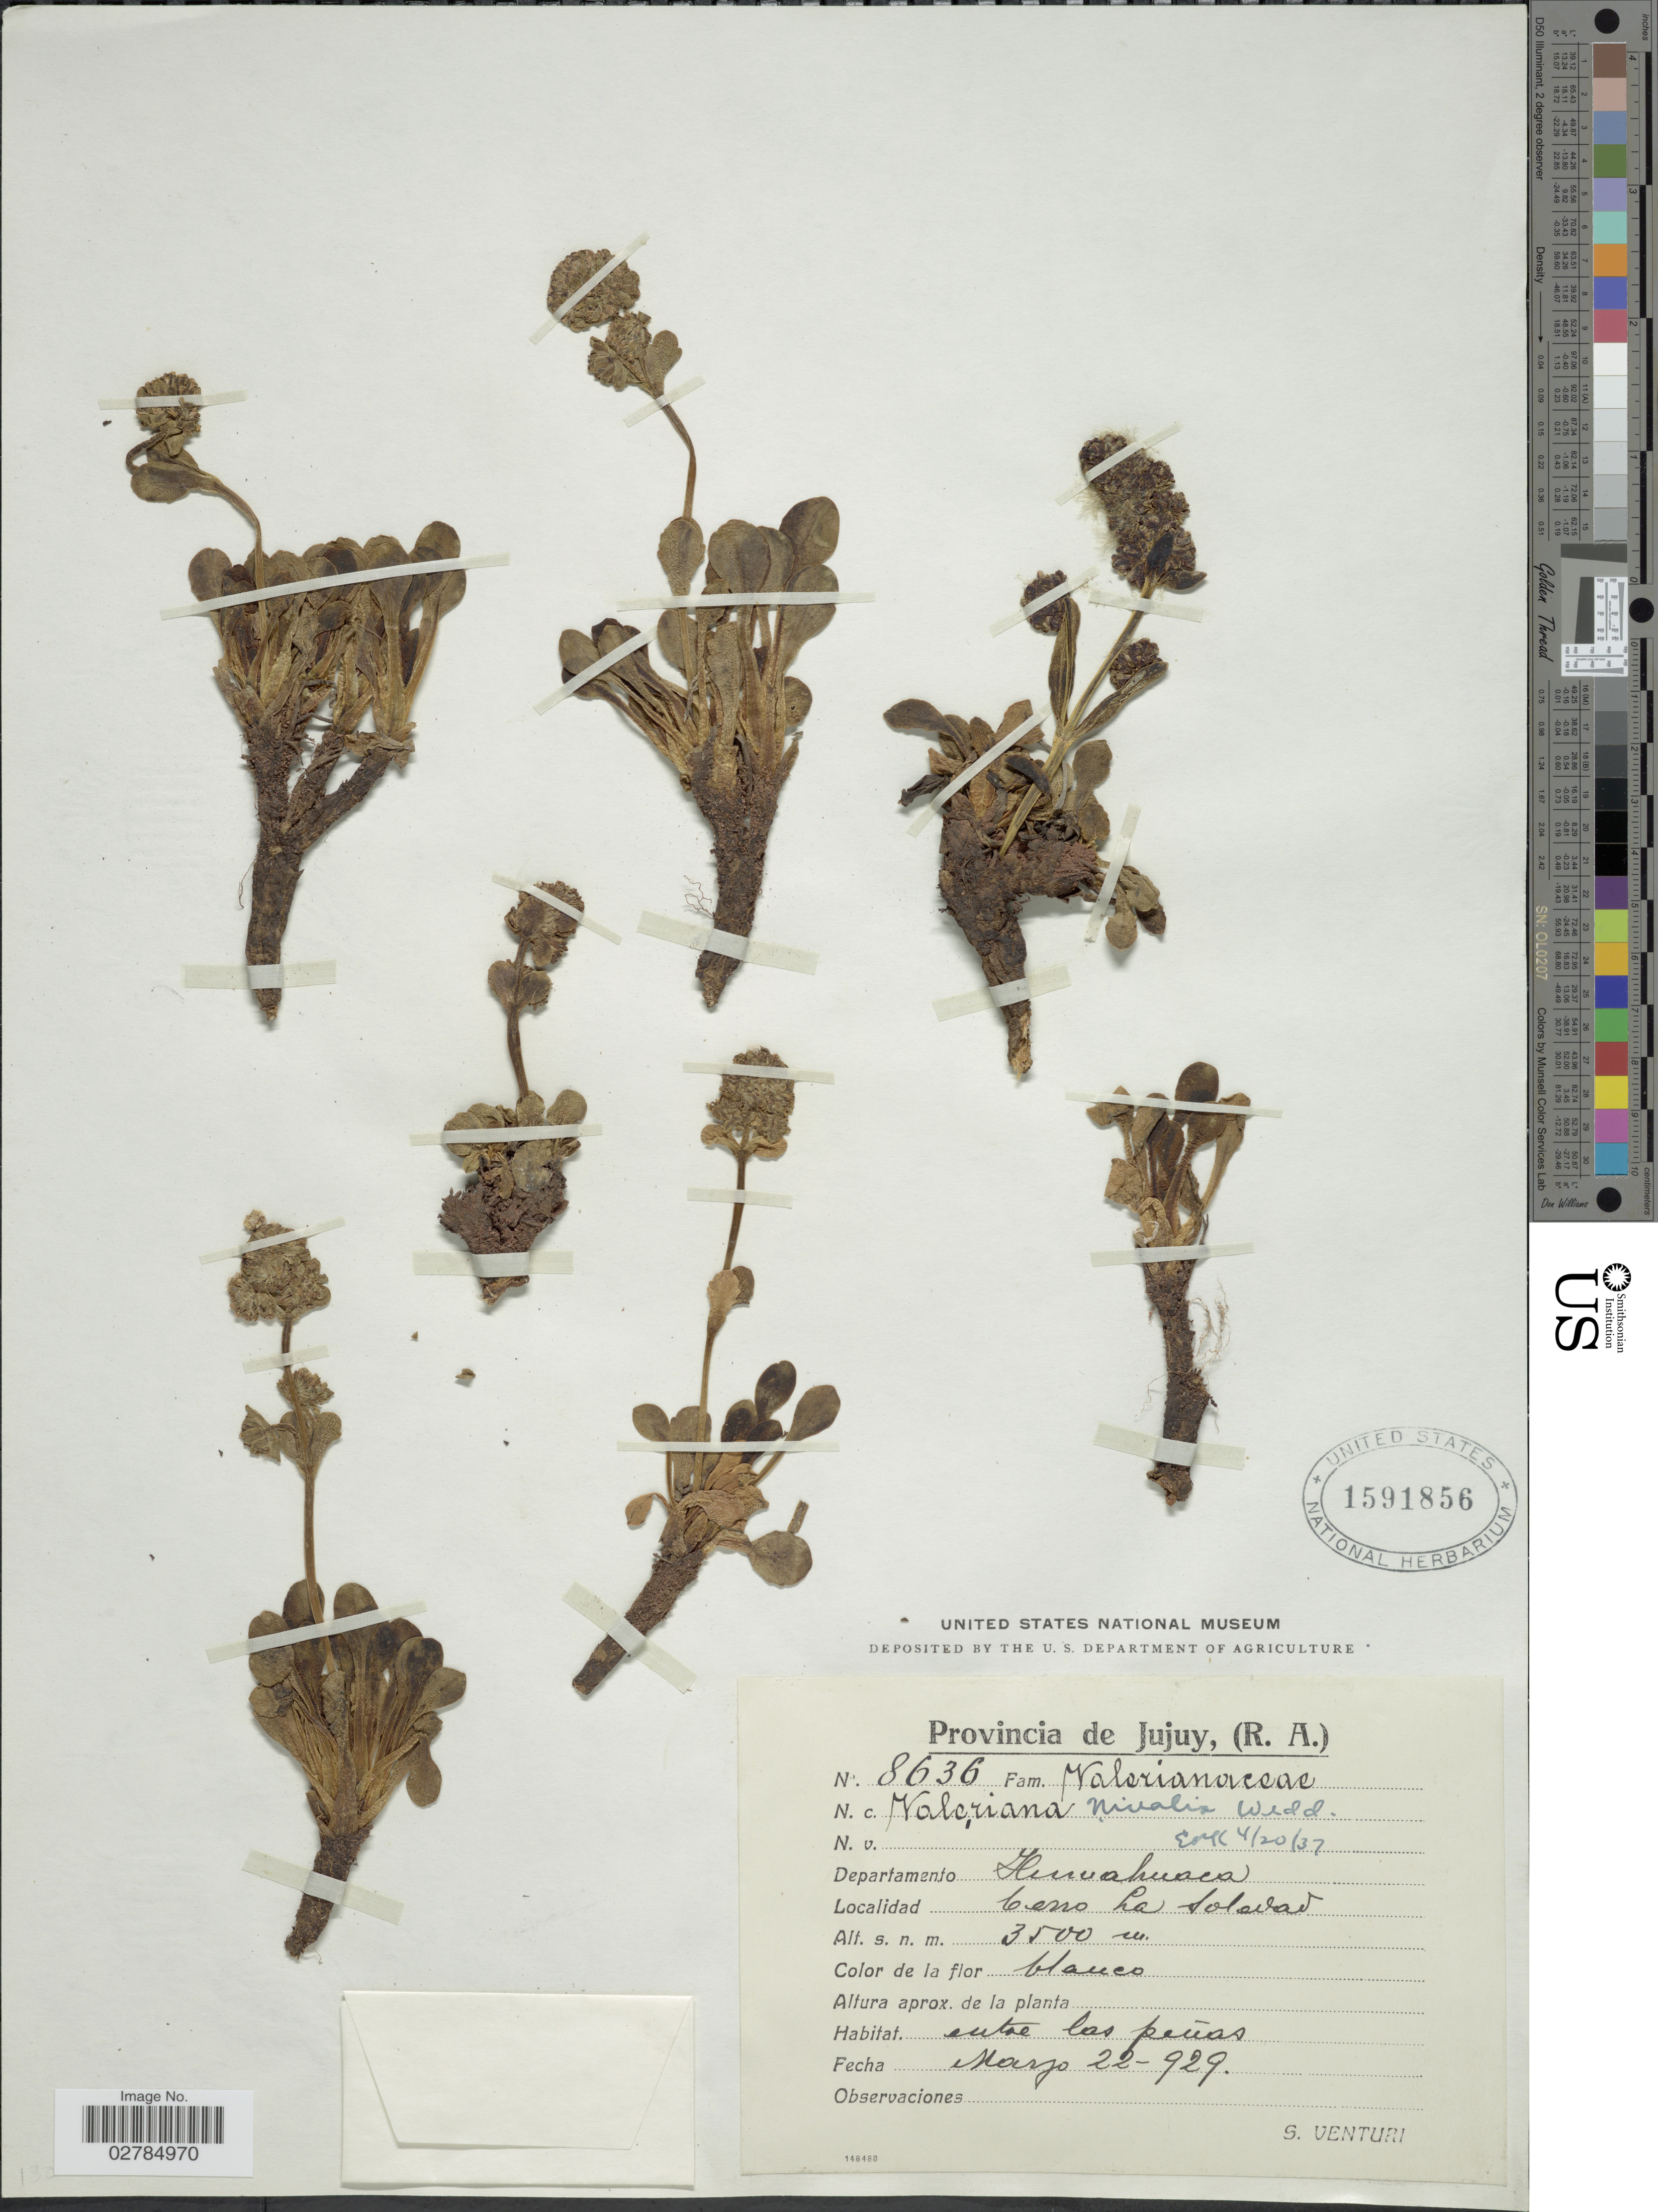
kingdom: Plantae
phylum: Tracheophyta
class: Magnoliopsida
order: Dipsacales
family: Caprifoliaceae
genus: Valeriana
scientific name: Valeriana nivalis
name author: Wedd.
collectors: S. Venturi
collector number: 8636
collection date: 1929-03-22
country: Argentina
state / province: Jujuy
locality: Departamento Humahuaca. Cerro La Soledad.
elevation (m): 3500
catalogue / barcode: US 1591856